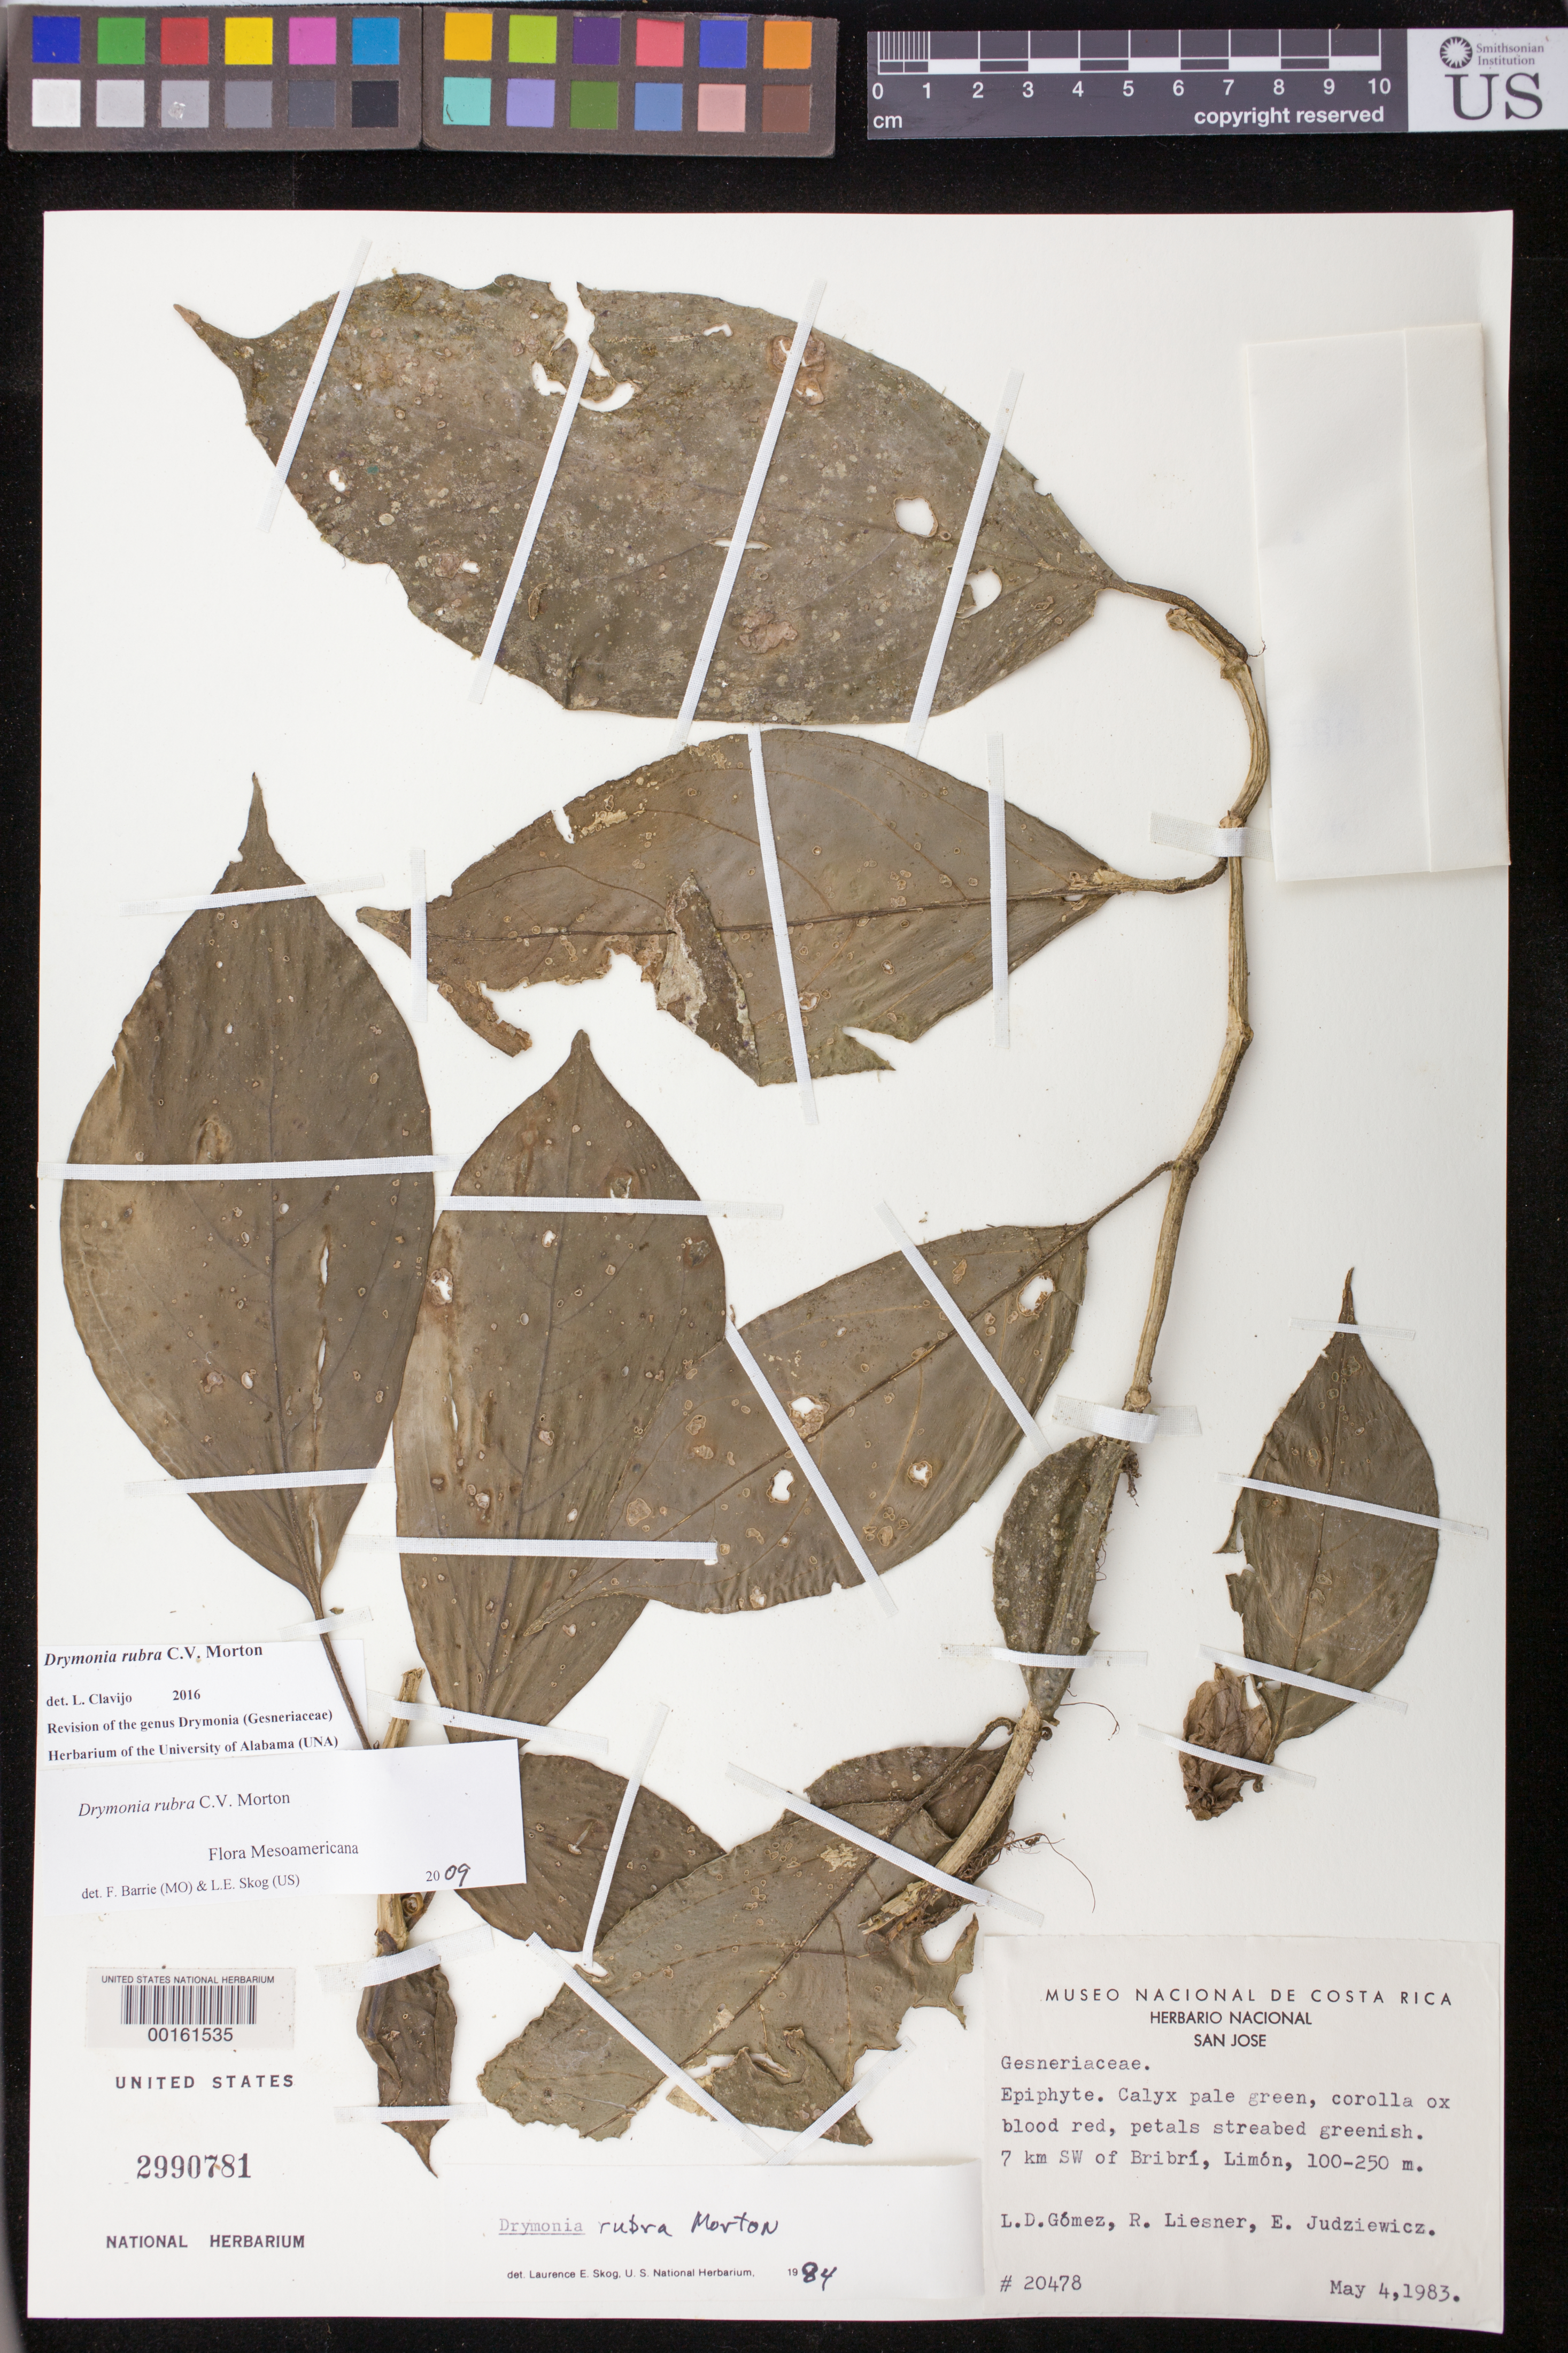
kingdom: Plantae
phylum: Tracheophyta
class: Magnoliopsida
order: Lamiales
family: Gesneriaceae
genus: Drymonia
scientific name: Drymonia rubra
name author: C.V. Morton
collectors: L. D. Gómez, R. L. Liesner & E. J. Judziewicz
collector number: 20478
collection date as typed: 04 May 1983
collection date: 1983-05-04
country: Costa Rica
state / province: Limón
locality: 7 km SW of Bribri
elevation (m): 100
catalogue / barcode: US 2990781